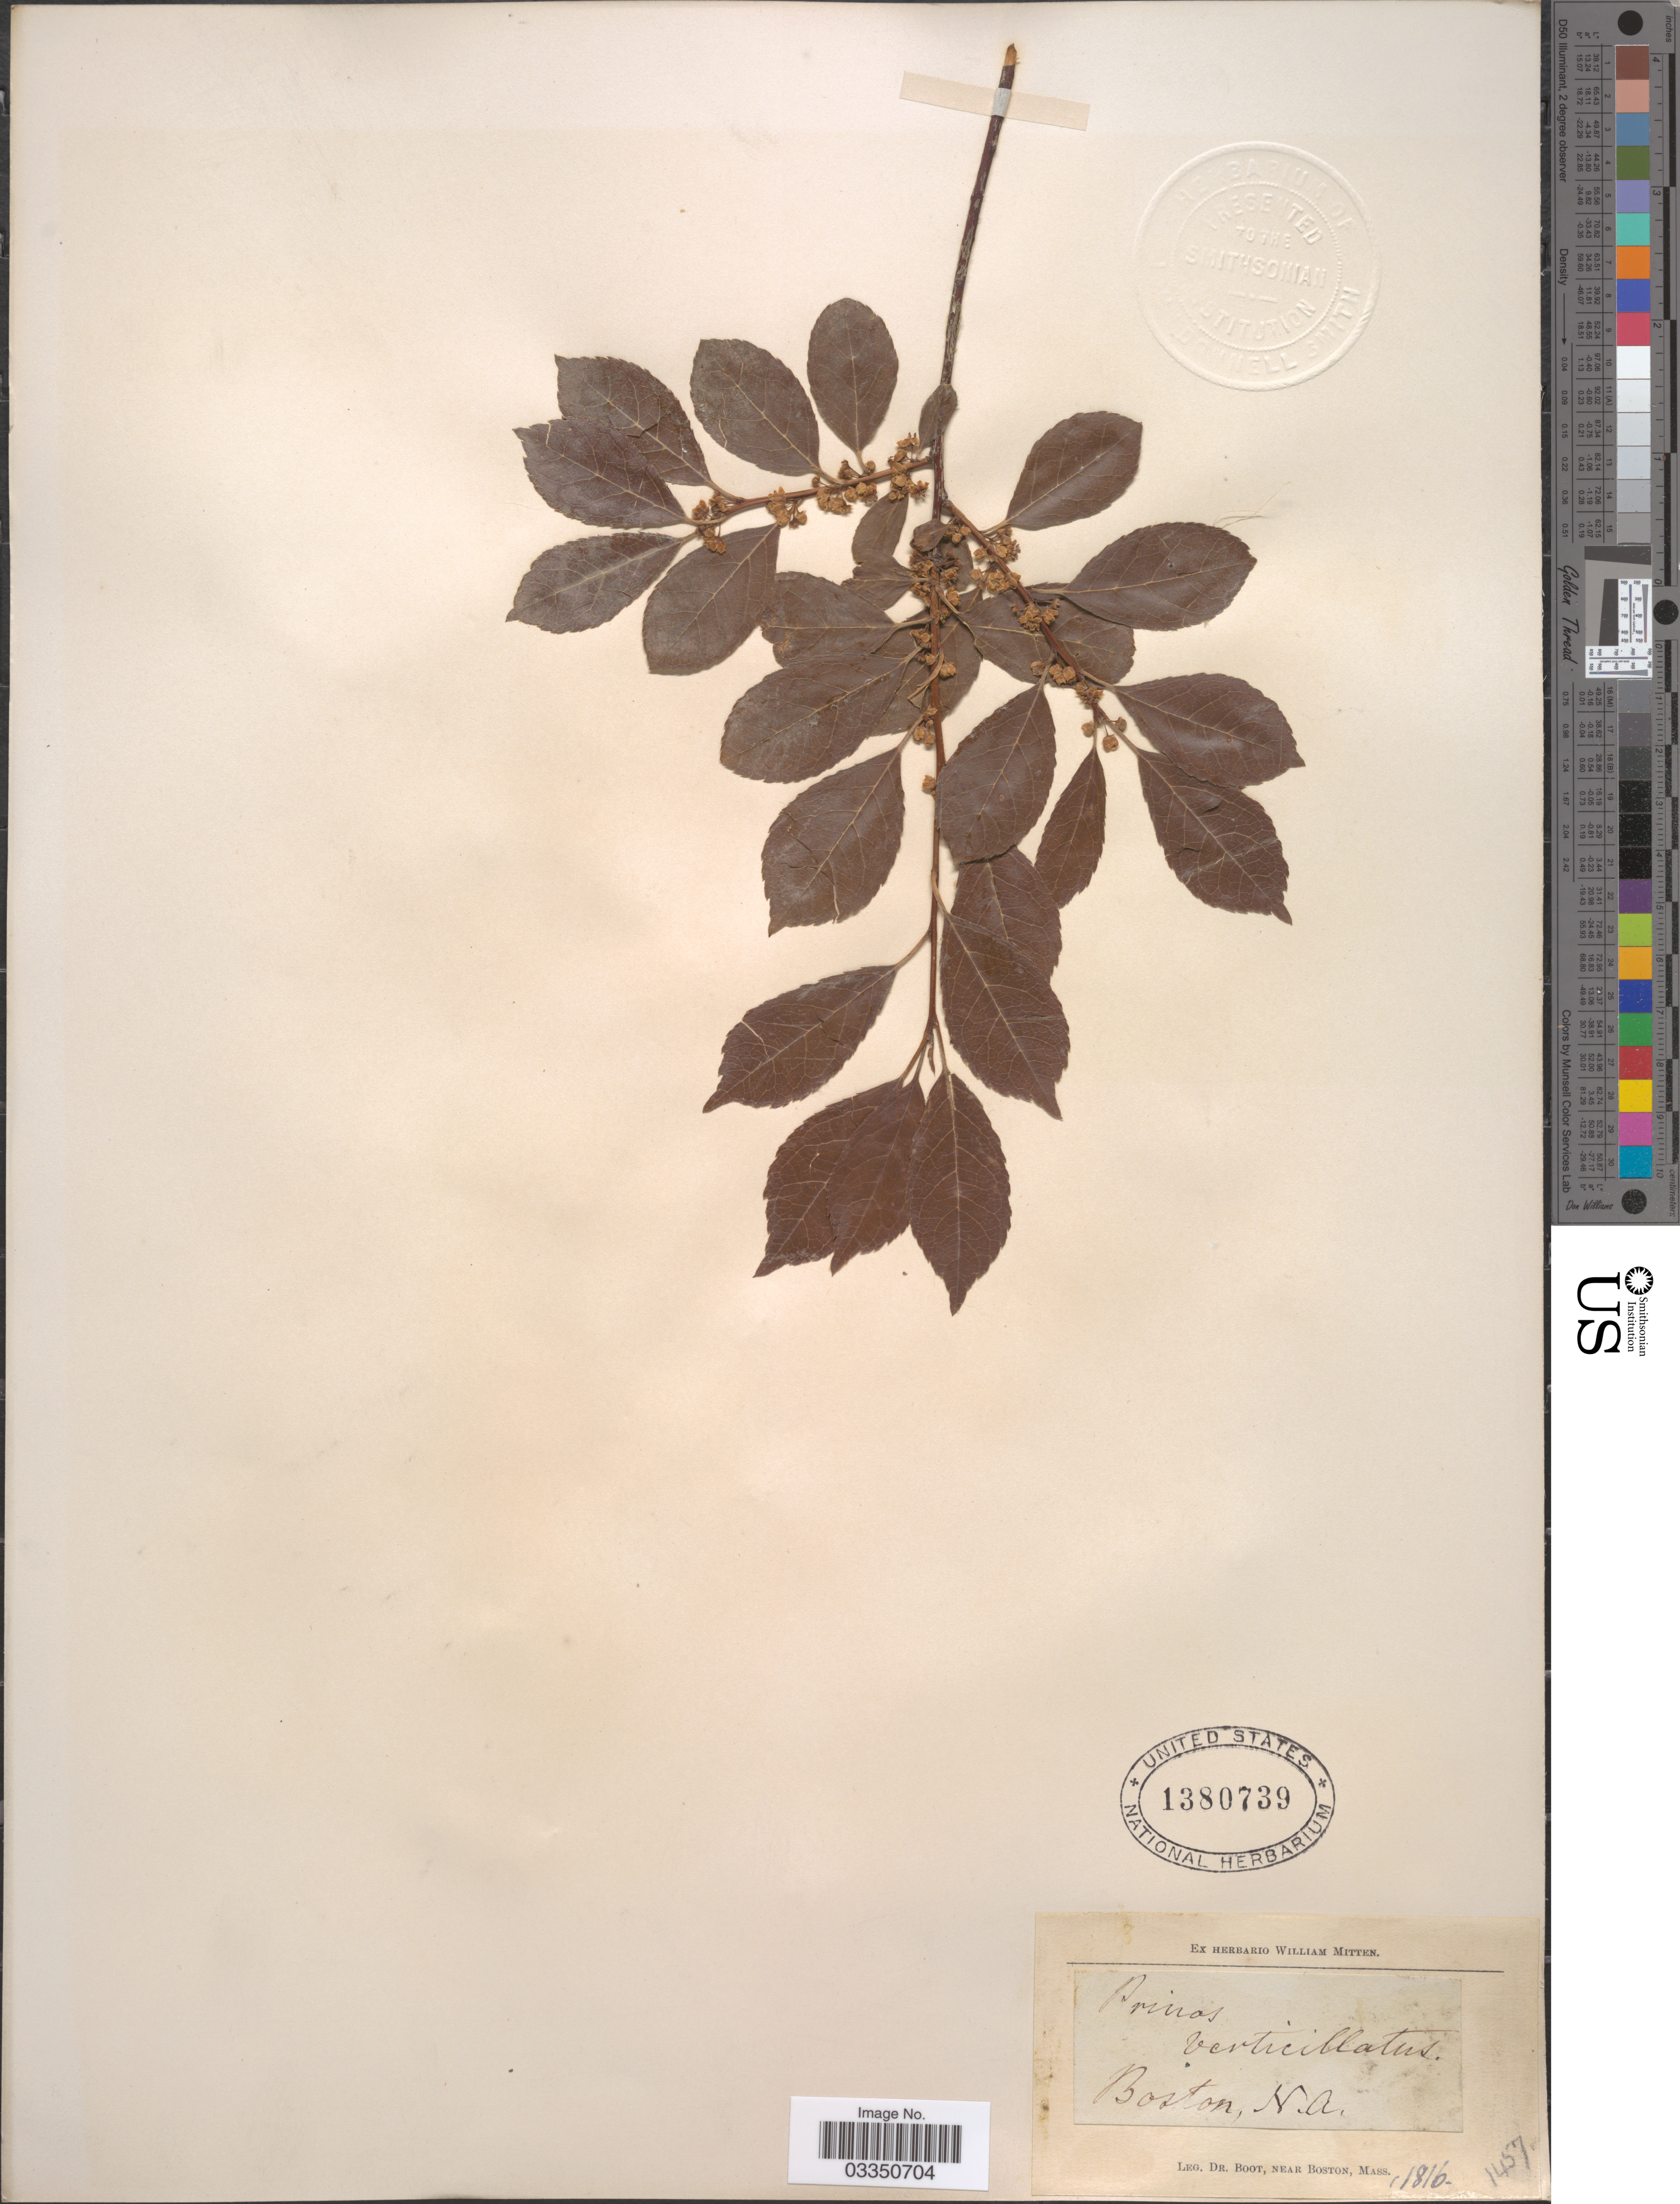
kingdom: Plantae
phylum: Tracheophyta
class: Magnoliopsida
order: Aquifoliales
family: Aquifoliaceae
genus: Ilex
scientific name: Ilex verticillata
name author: (L.) A. Gray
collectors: -. Boot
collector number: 1457?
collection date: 1816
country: United States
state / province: Massachusetts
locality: Boston.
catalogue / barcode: US 1380739